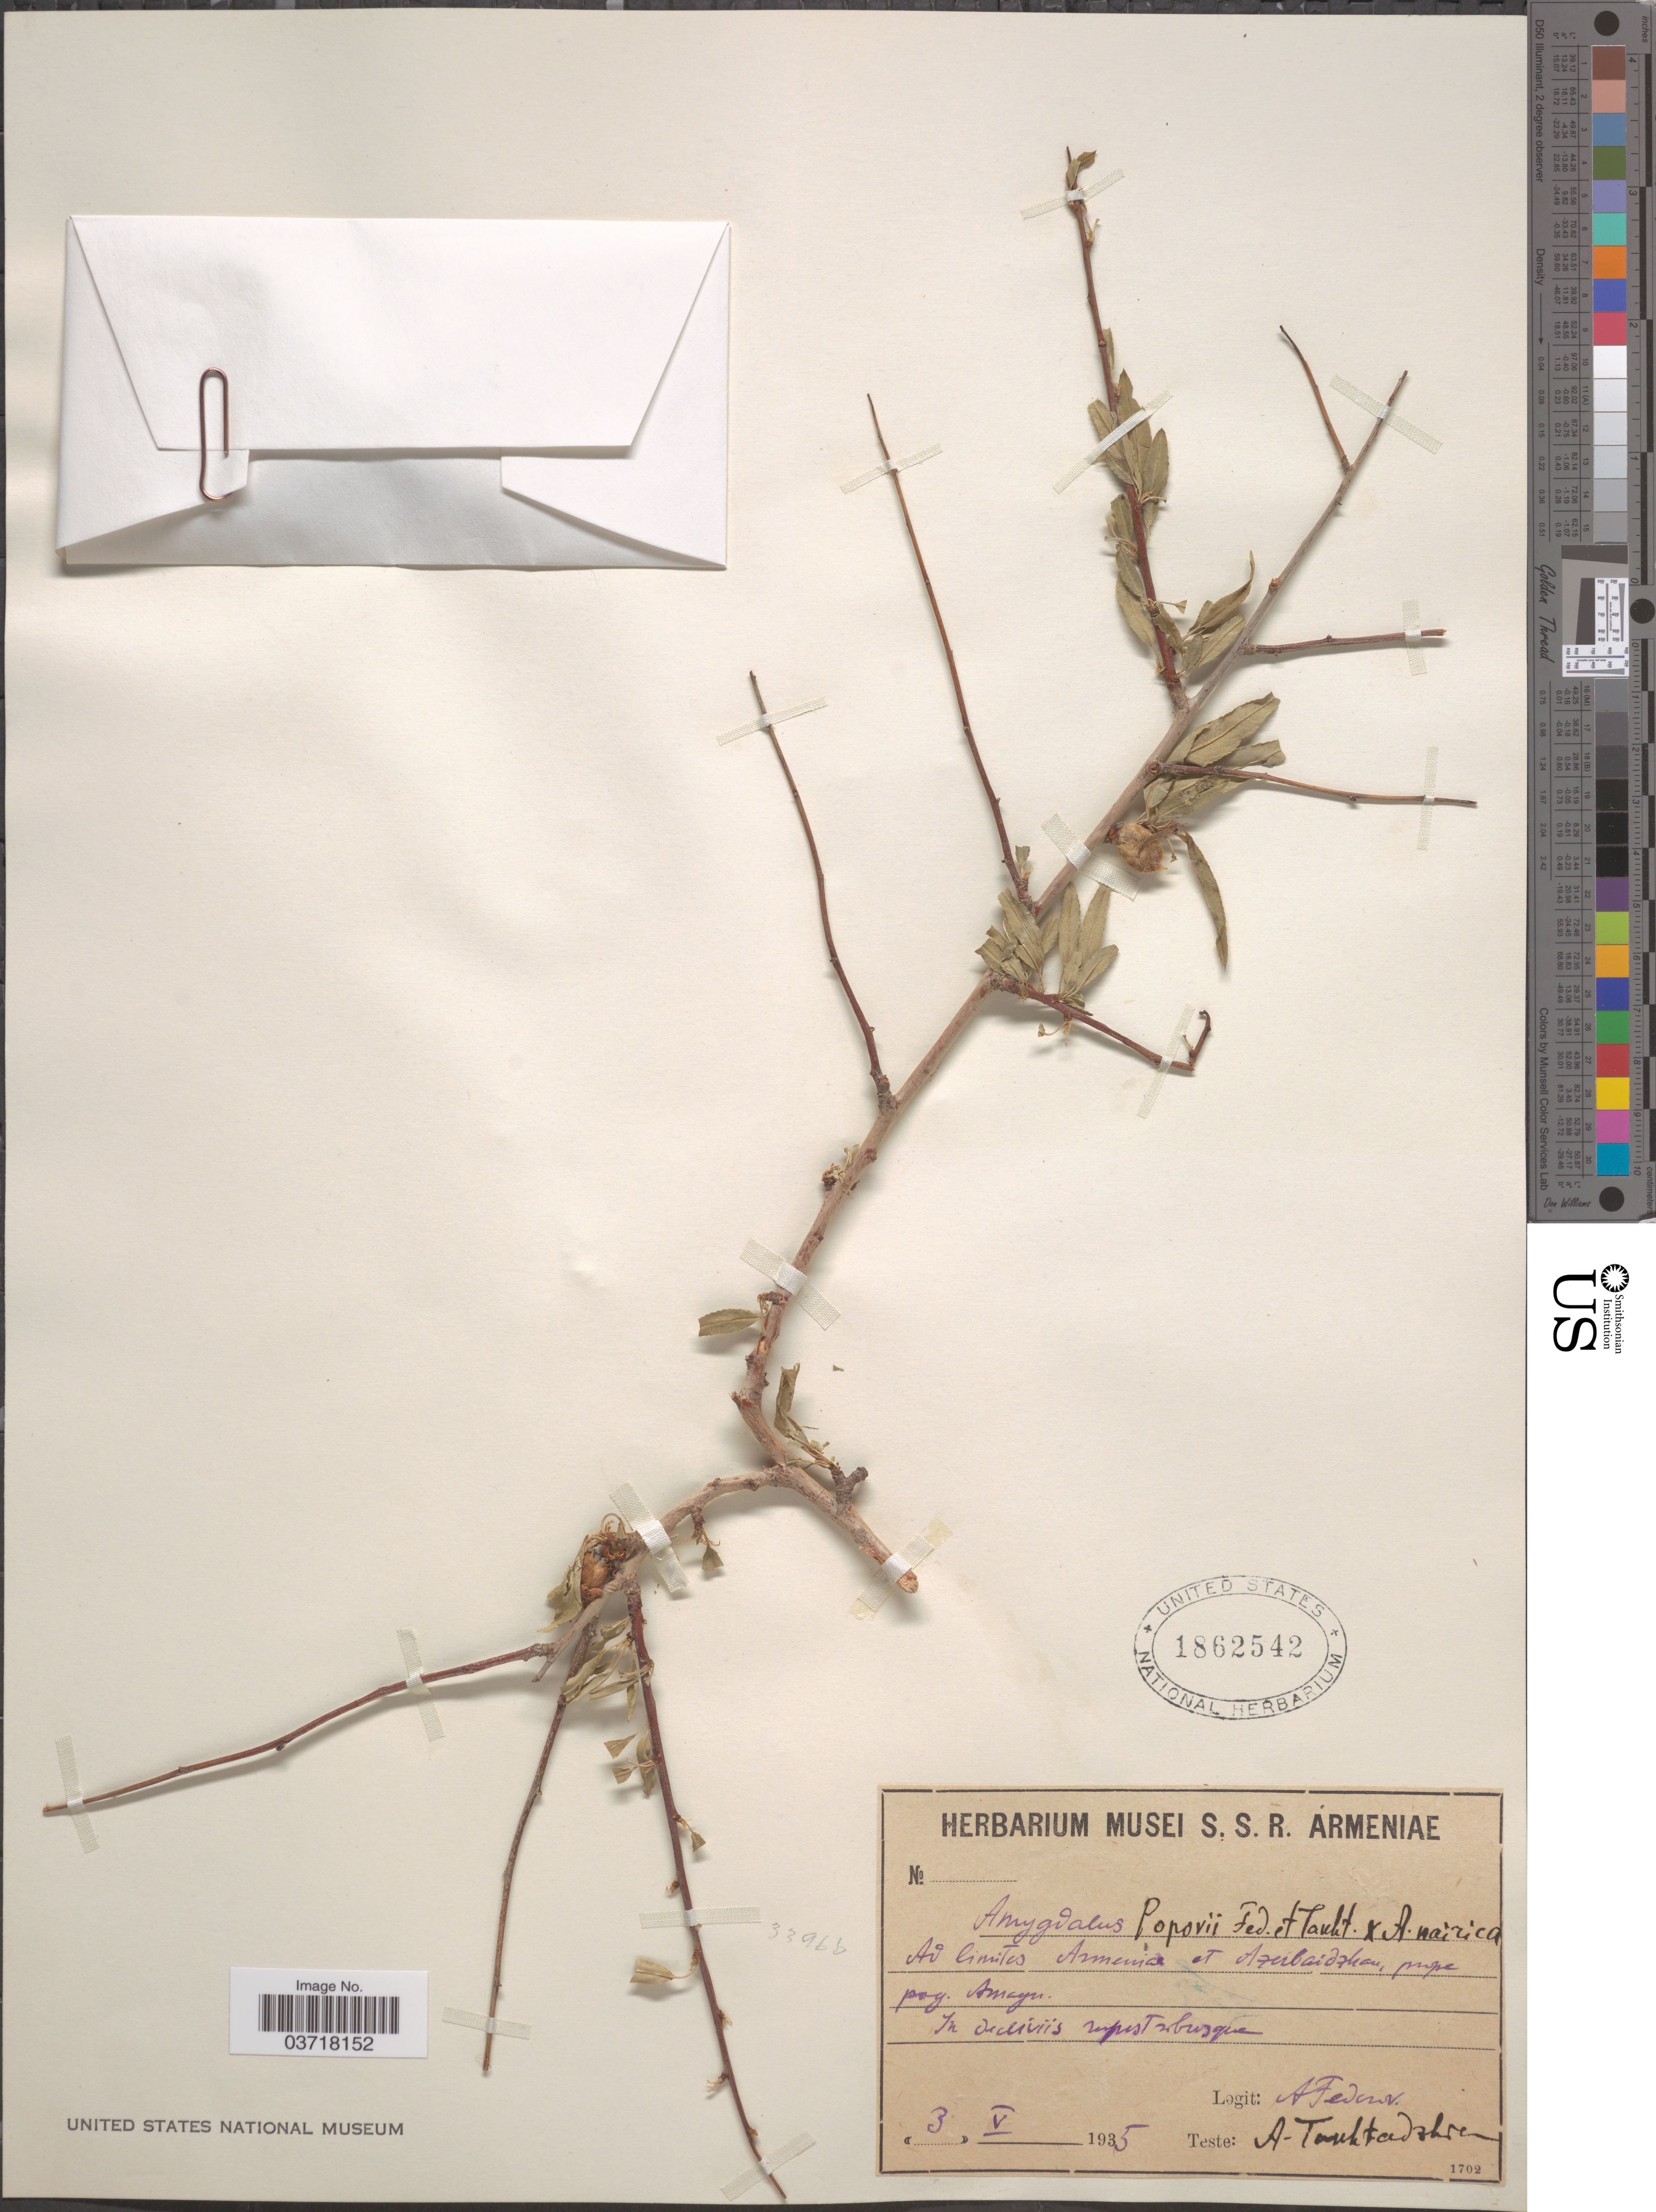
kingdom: Plantae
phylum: Tracheophyta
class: Magnoliopsida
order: Rosales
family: Rosaceae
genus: Amygdalus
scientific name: Amygdalus popovii Fed & Tauht. ined.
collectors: A. Federov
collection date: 1935-05-03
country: Armenia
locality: Ad limites Armenica et Azerbaidzhan, prope pag. Amager. In declivibus rupestribus.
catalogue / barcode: US 1862542